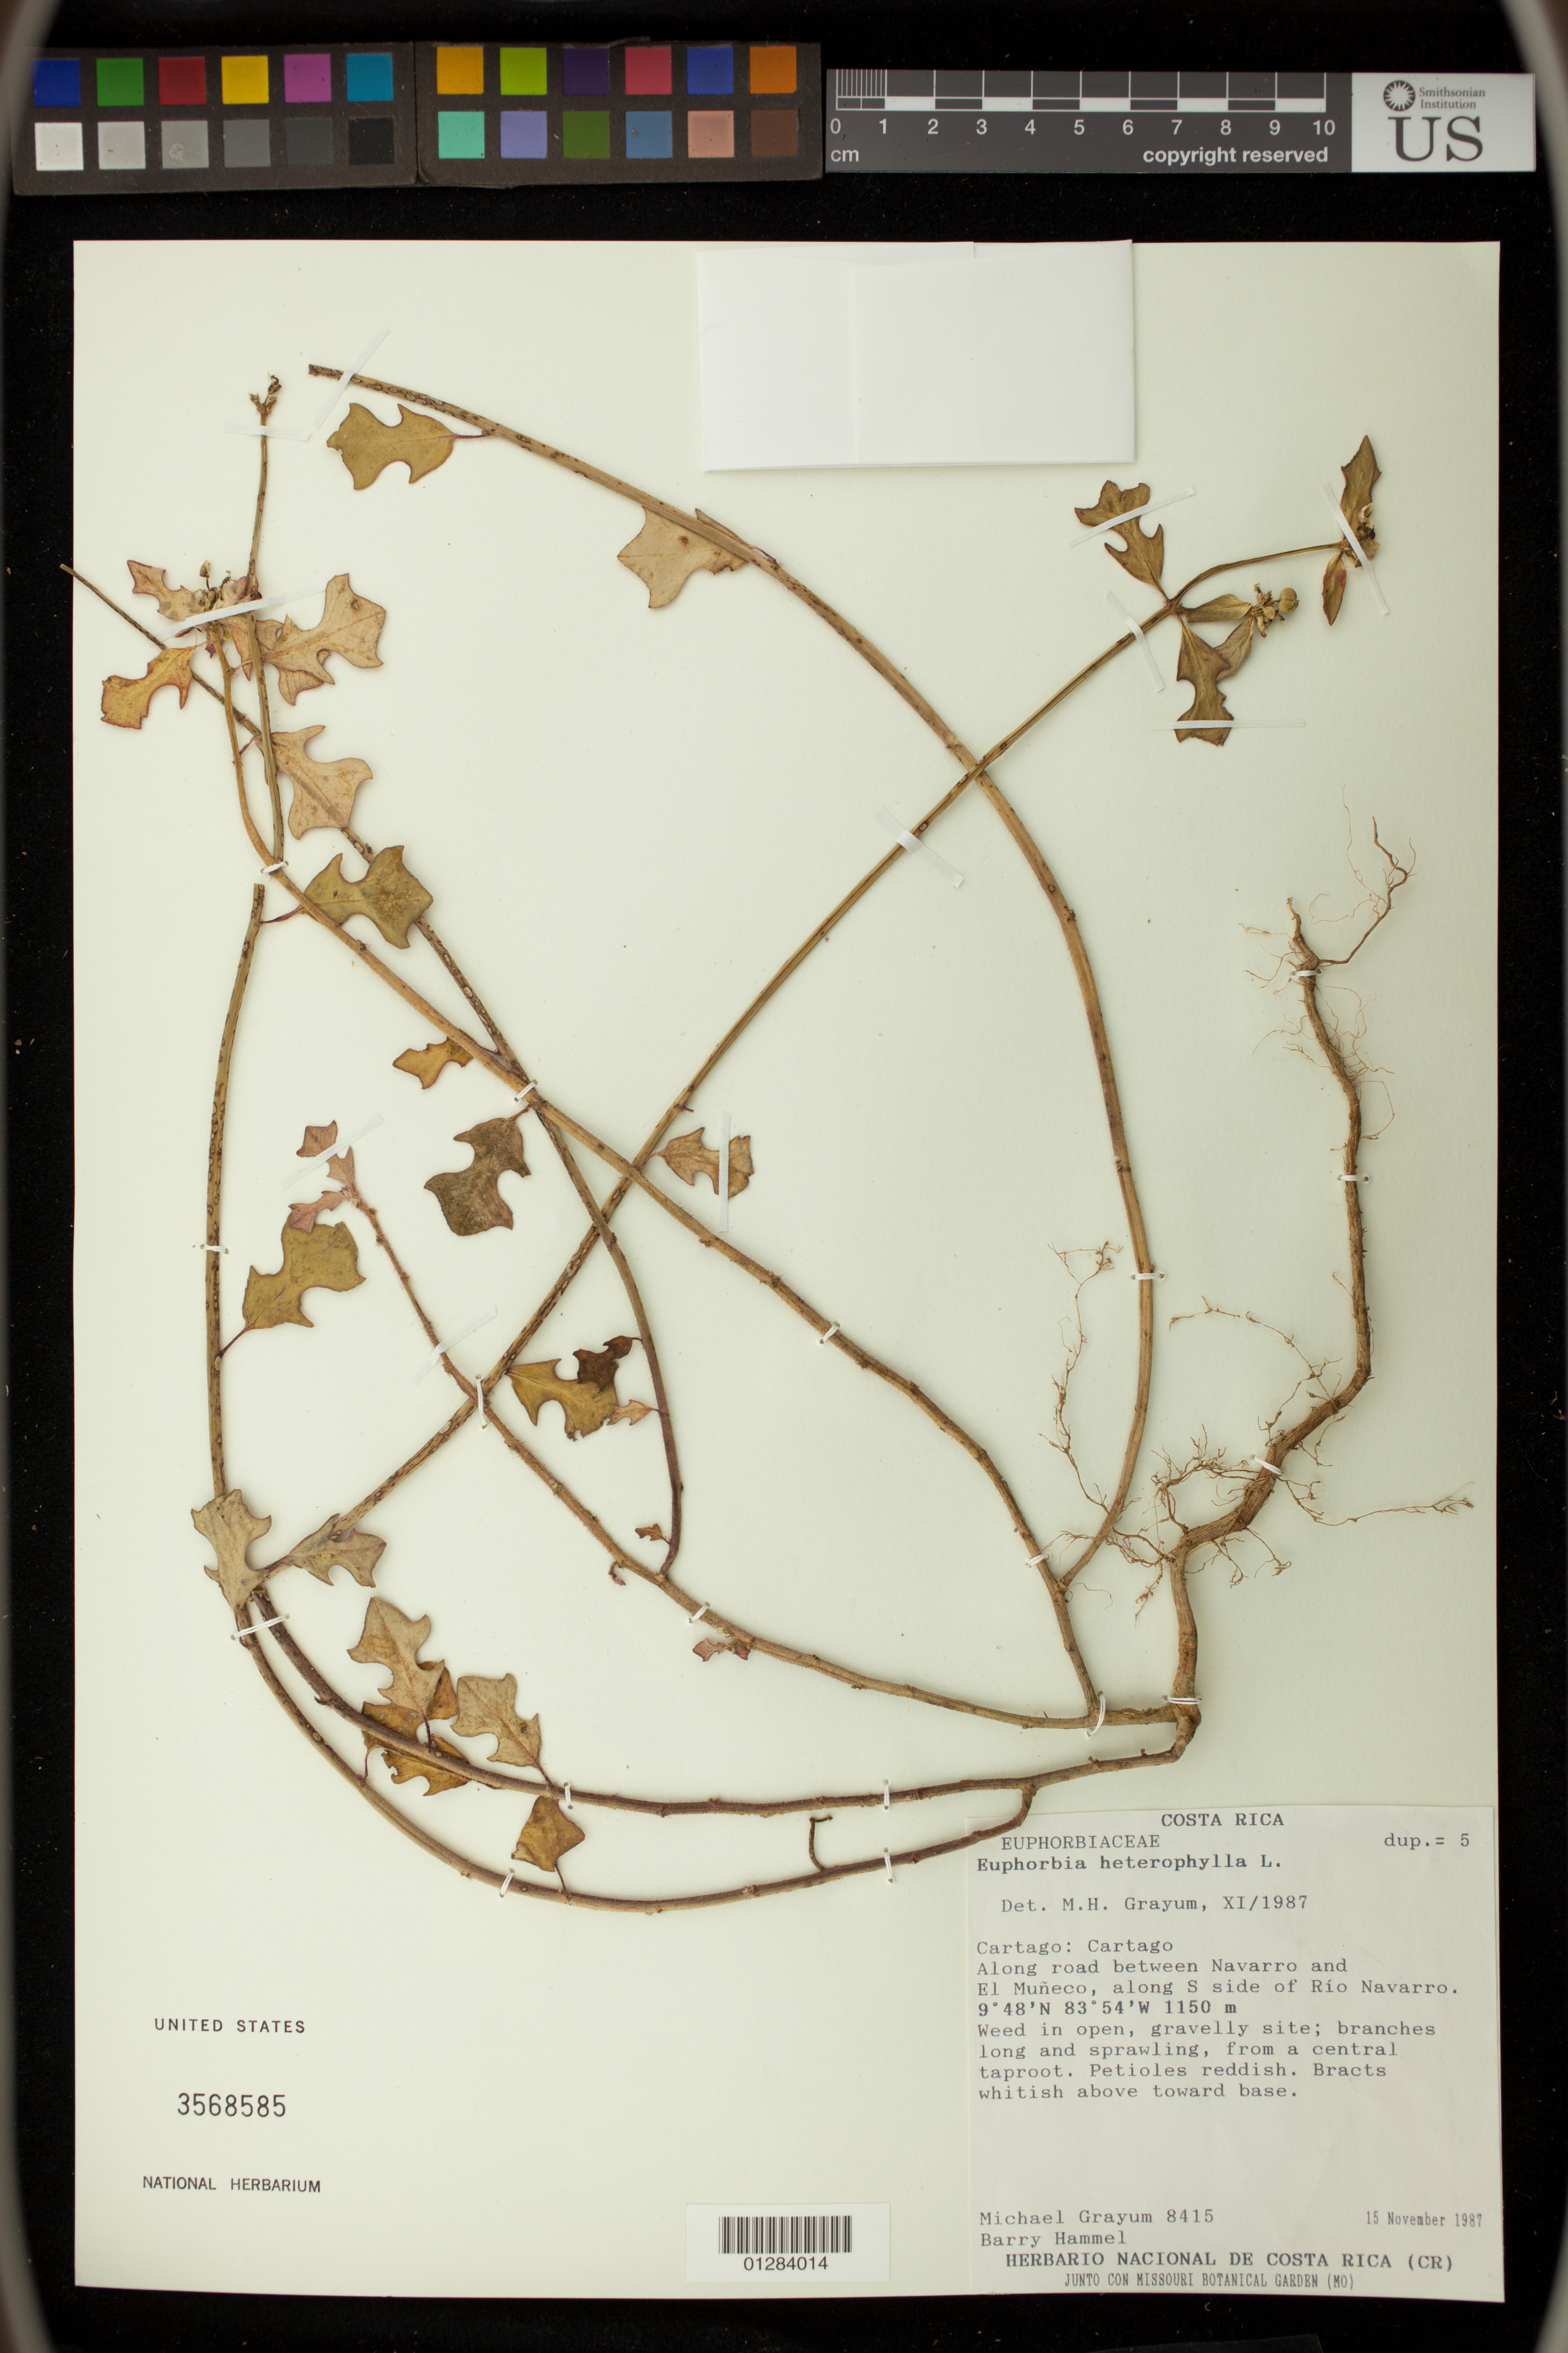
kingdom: Plantae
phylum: Tracheophyta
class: Magnoliopsida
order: Malpighiales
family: Euphorbiaceae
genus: Euphorbia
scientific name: Euphorbia heterophylla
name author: L.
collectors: M. H. Grayum & B. Hammel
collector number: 8415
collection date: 1987-11-15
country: Costa Rica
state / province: Cartago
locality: Cartago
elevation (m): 1150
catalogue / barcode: US 3568585